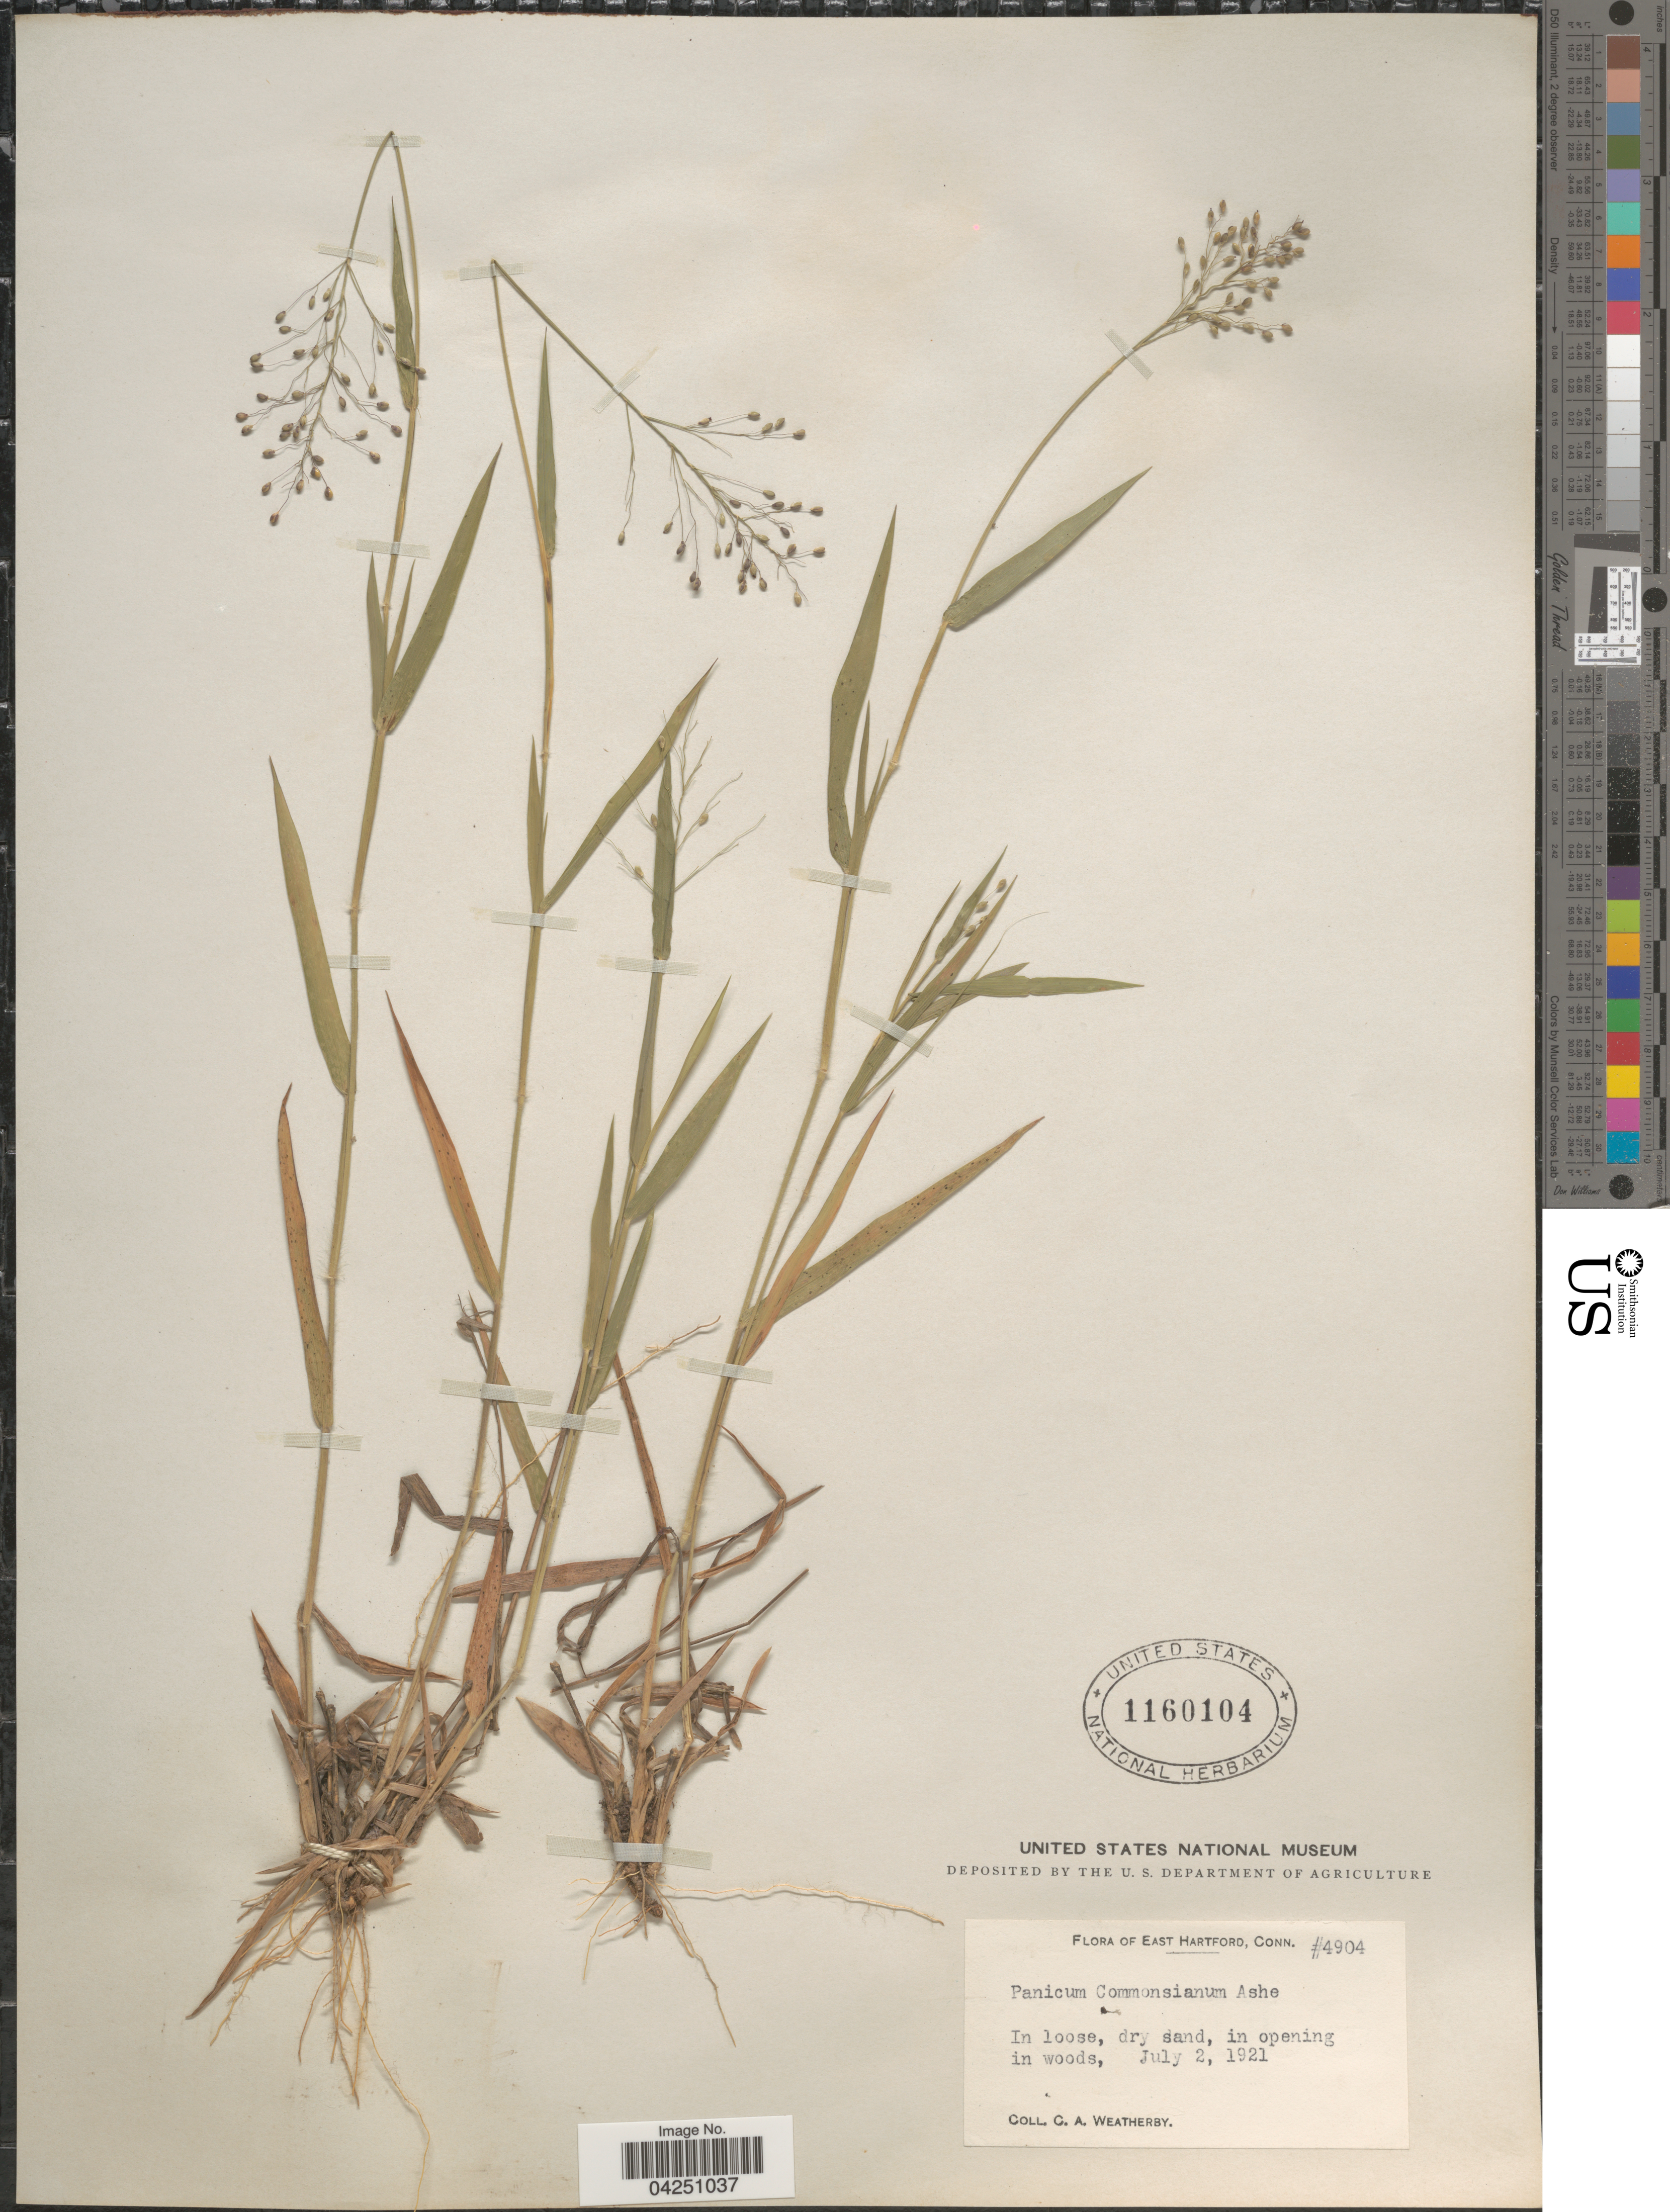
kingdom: Plantae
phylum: Tracheophyta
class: Liliopsida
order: Poales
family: Poaceae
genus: Dichanthelium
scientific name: Dichanthelium acuminatum var. acuminatum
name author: (Sw.) Gould & C.A. Clark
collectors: C. A. Weatherby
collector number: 4904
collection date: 1921-07-02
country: United States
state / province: Connecticut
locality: East Hartford.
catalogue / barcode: US 1160104